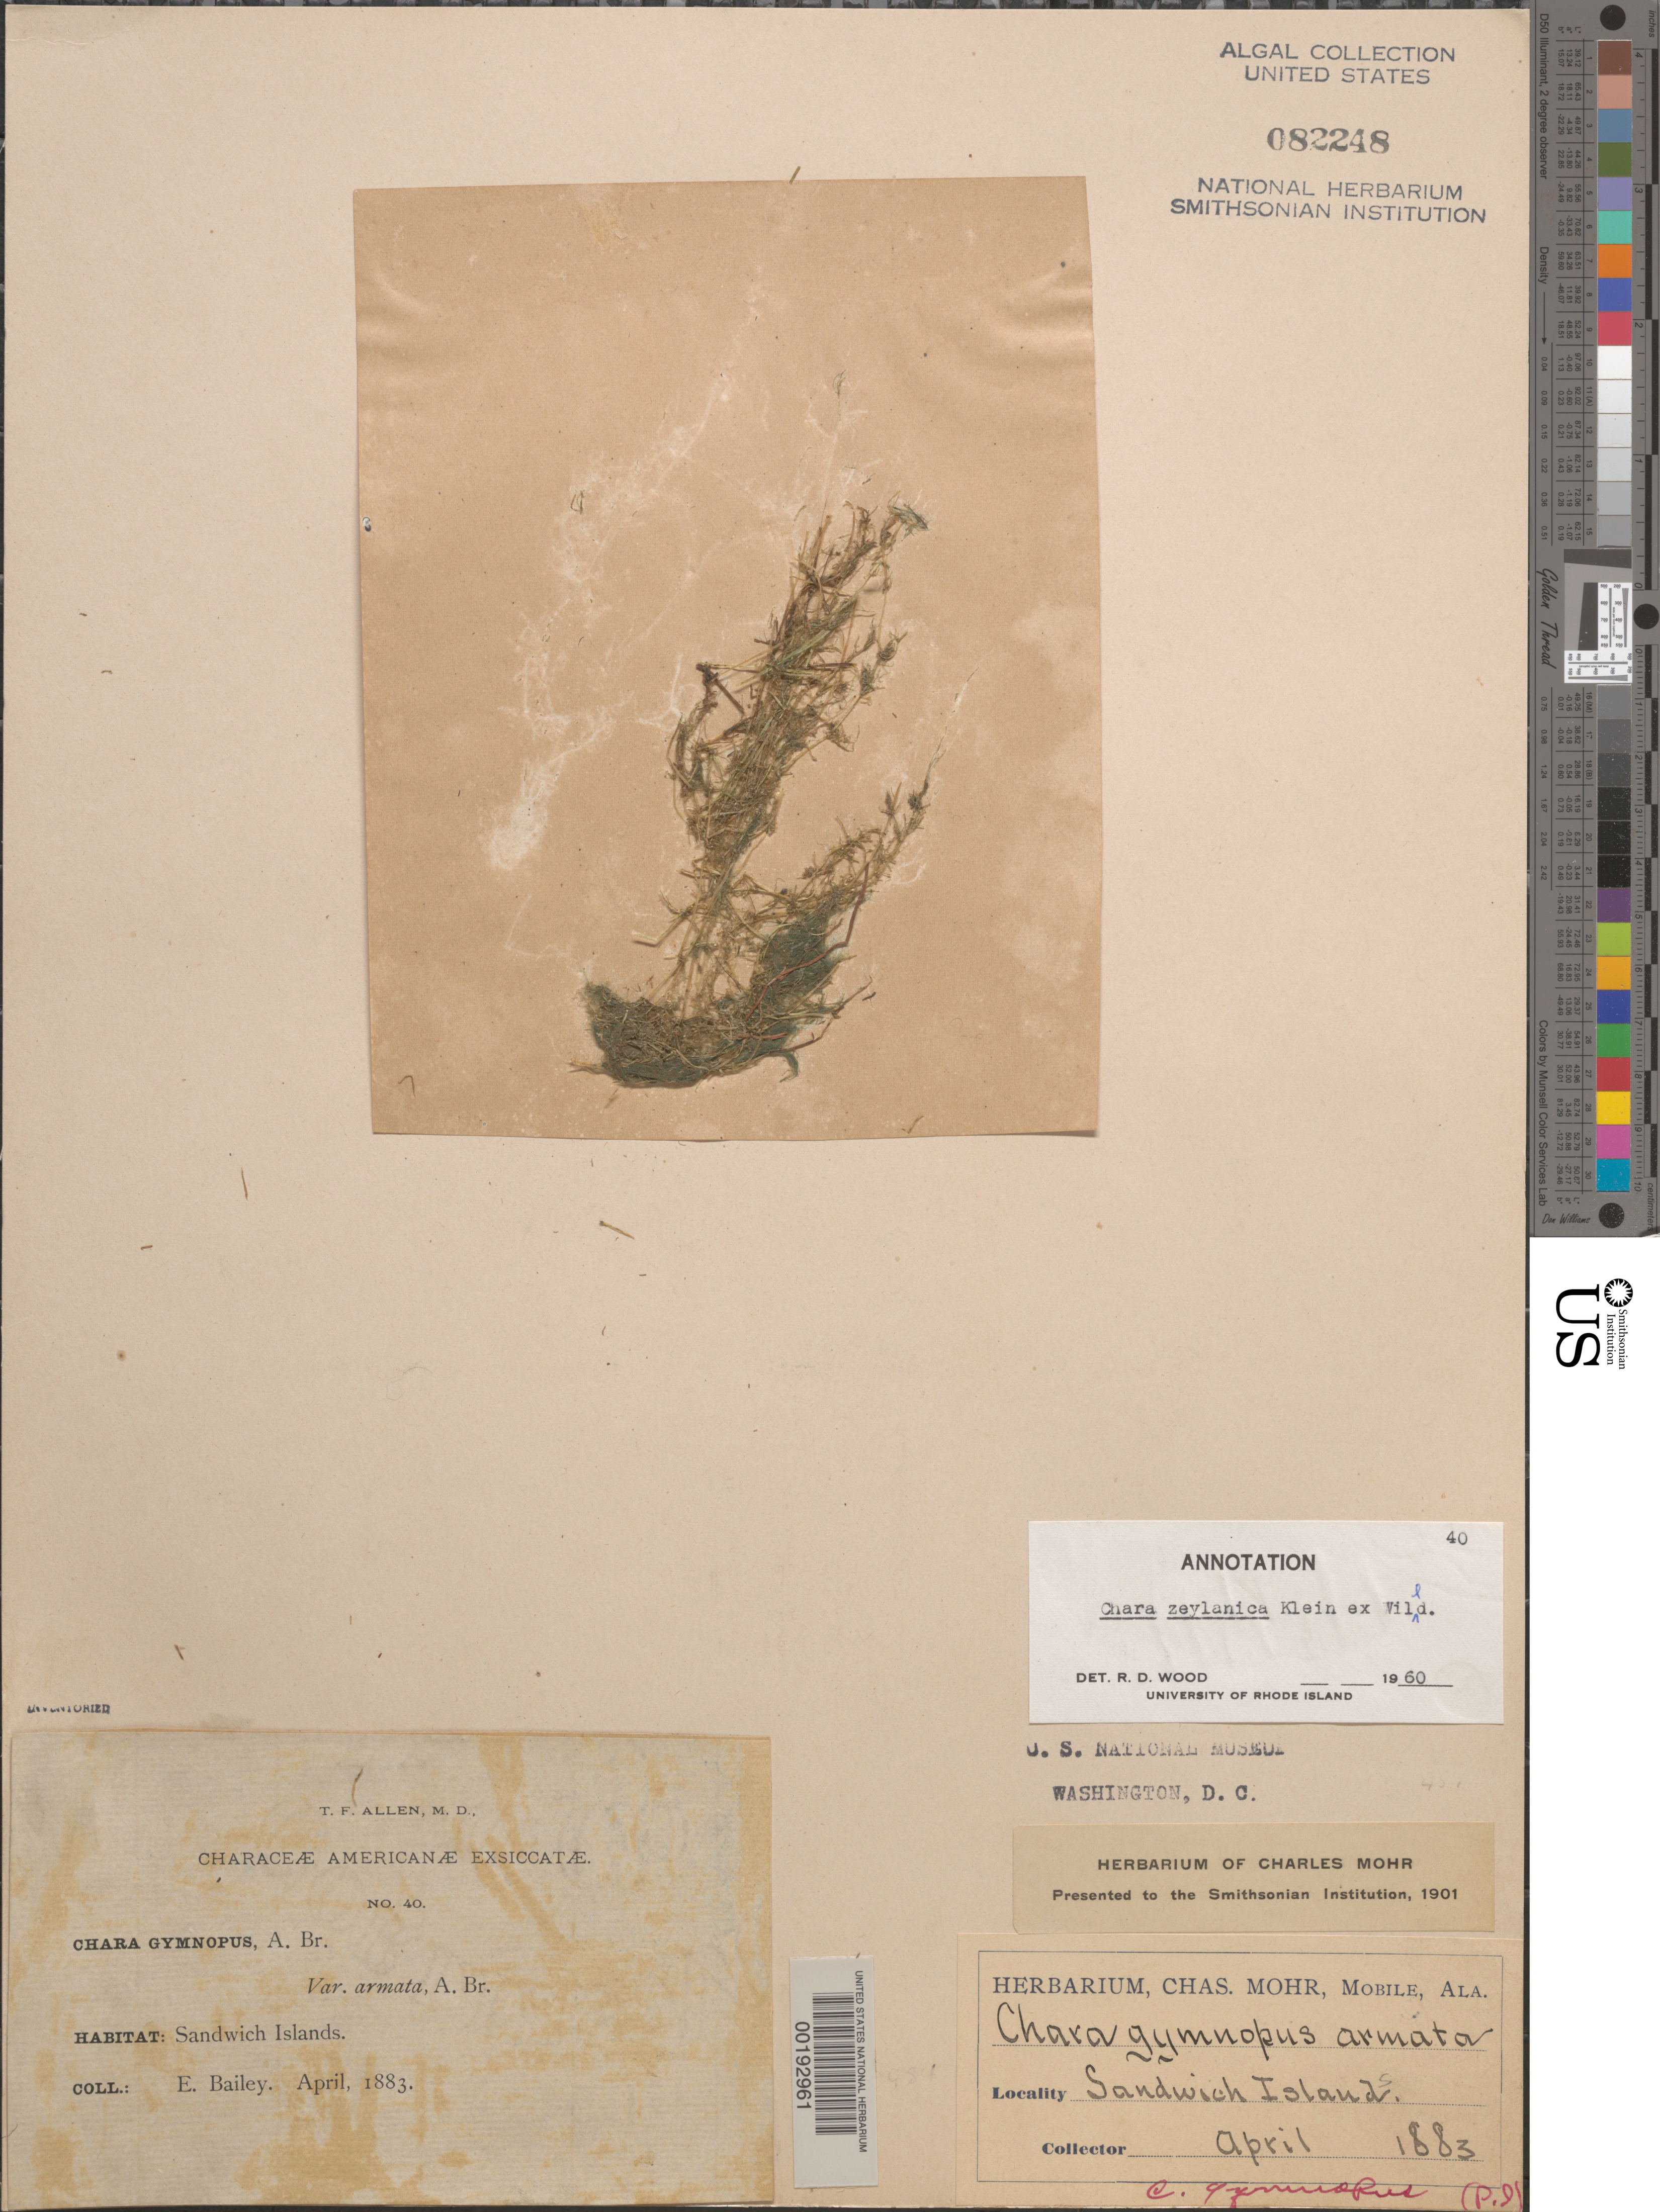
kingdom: Plantae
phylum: Charophyta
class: Charophyceae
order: Charales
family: Characeae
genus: Chara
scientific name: Chara zeylanica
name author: J.G. Klein ex Willd.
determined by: Wood, R. D.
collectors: E. Bailey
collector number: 40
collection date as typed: Apr 1883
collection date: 1883-04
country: United States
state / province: Hawaii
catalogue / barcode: US 82248